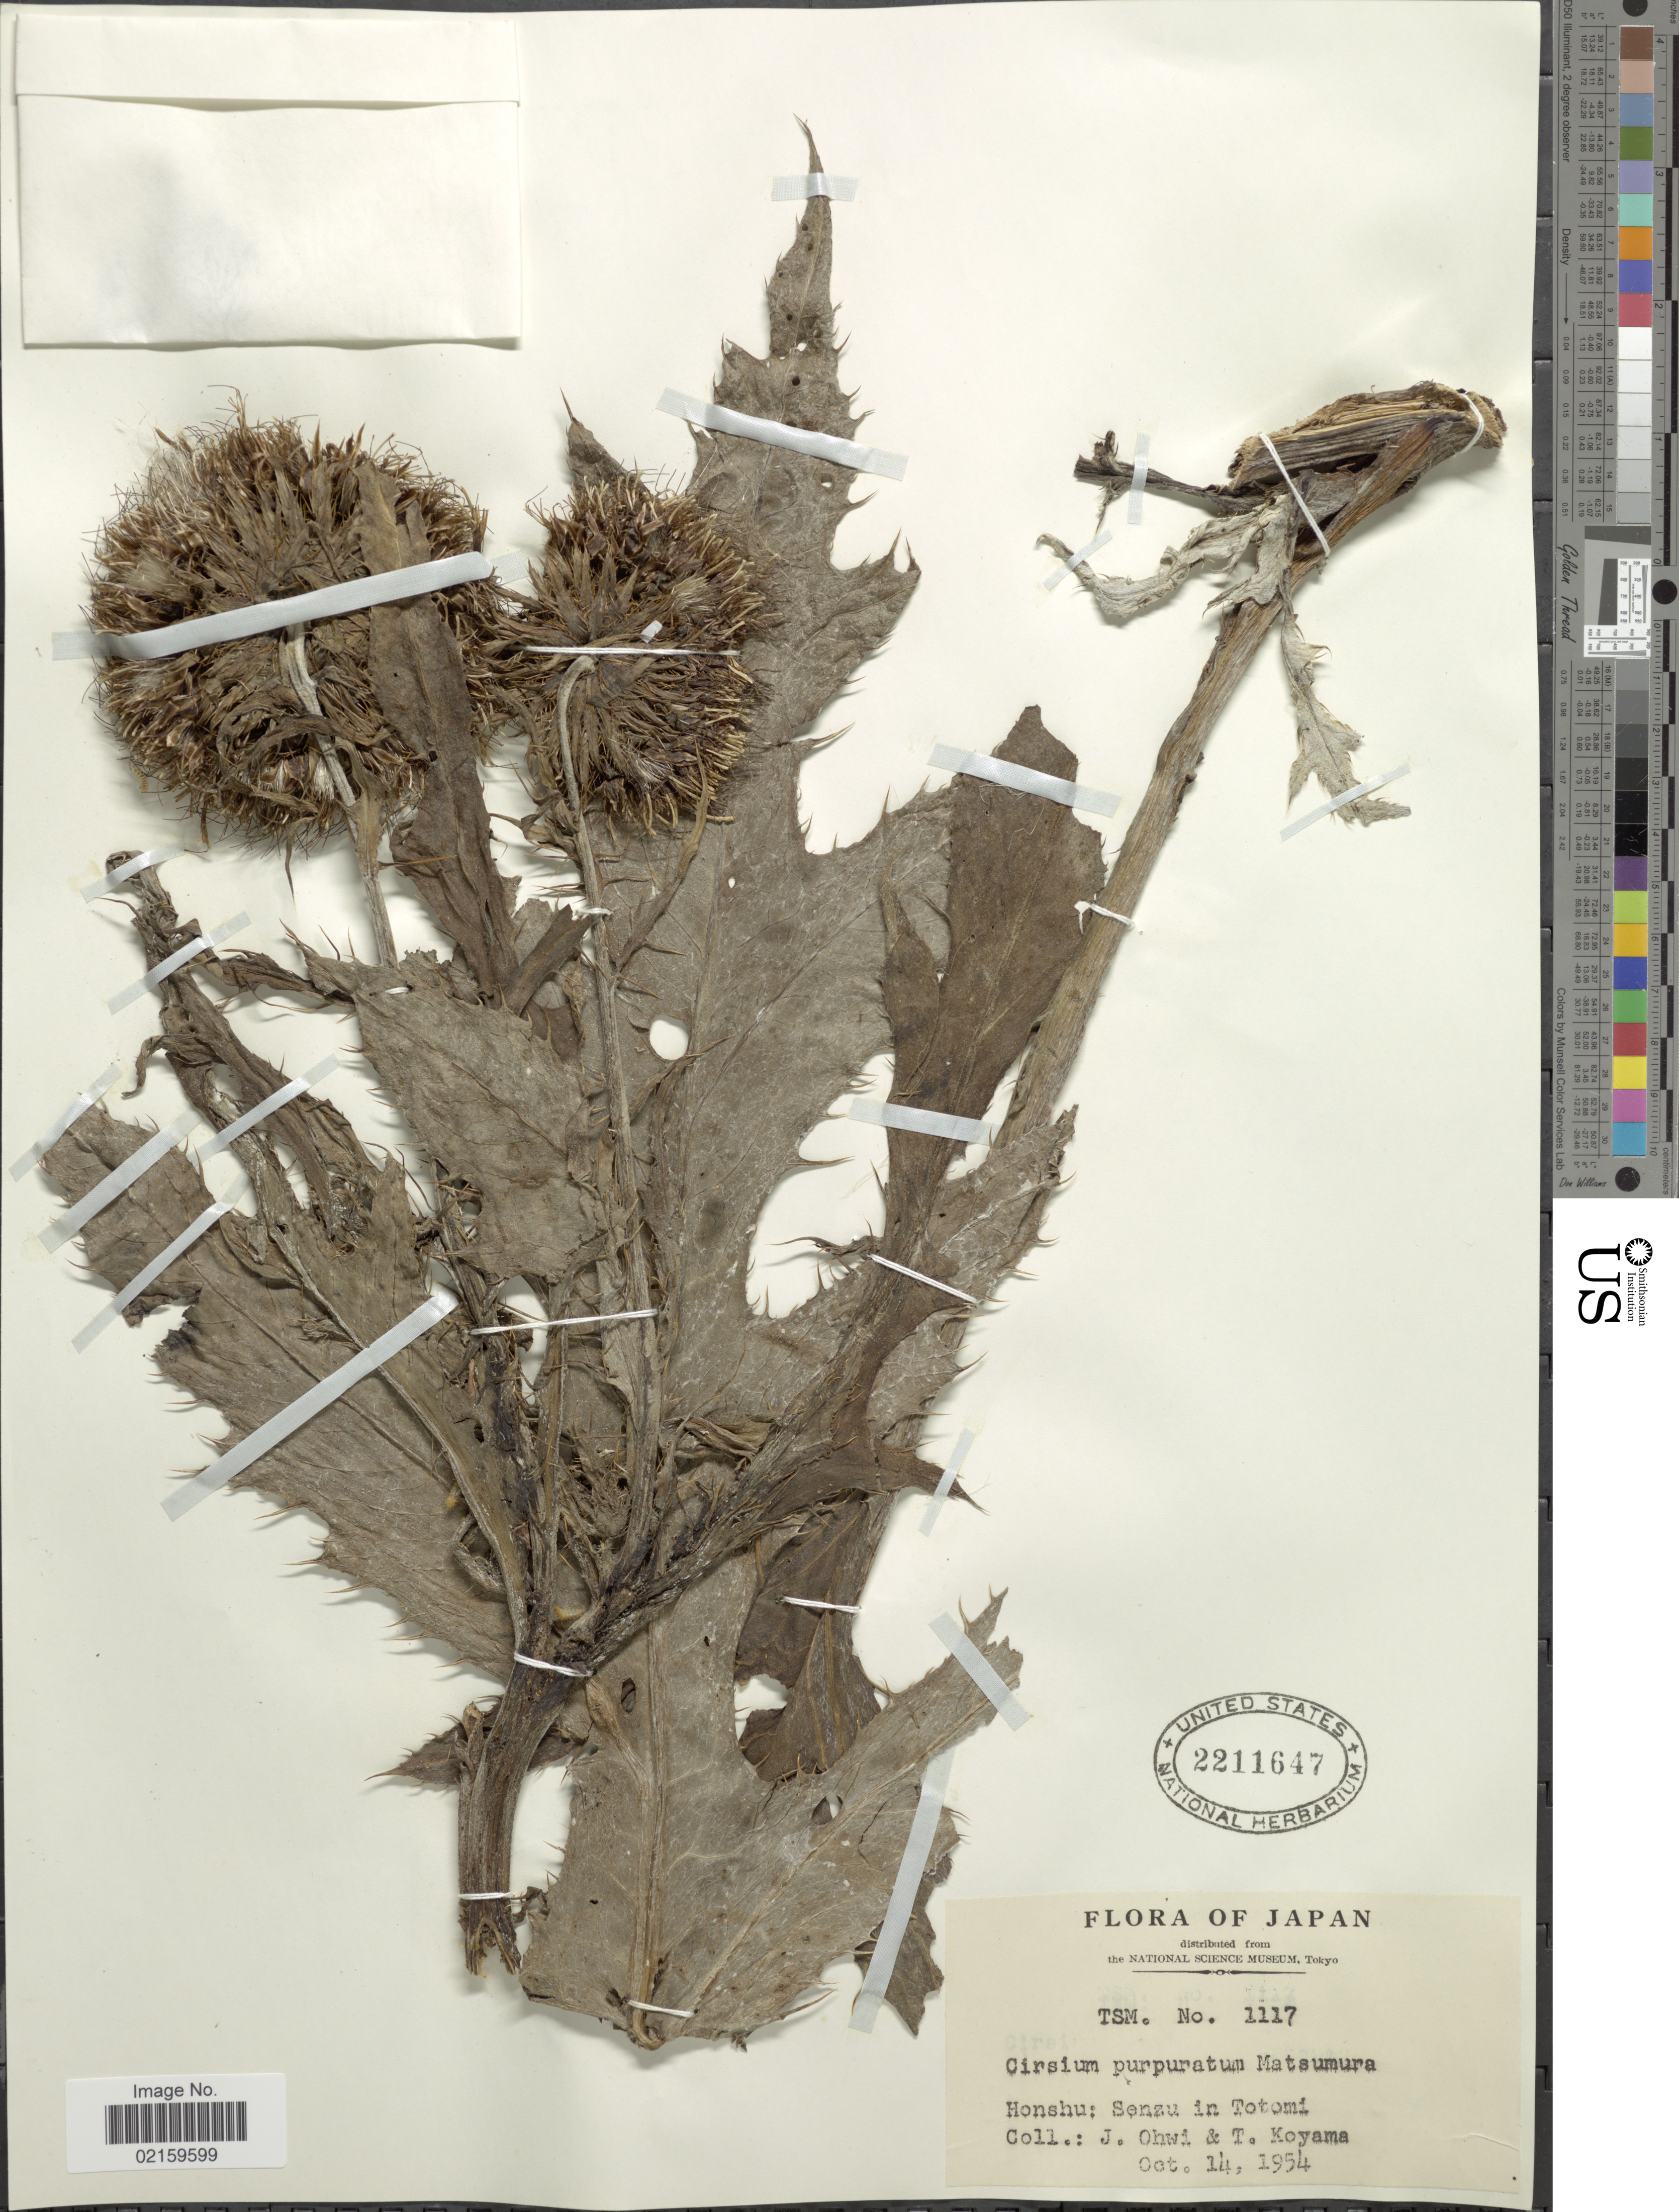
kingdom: Plantae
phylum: Tracheophyta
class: Magnoliopsida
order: Asterales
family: Asteraceae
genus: Cirsium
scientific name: Cirsium purpuratum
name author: (Maxim.) Matsum.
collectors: J. Ohwi & T. Koyama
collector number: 1117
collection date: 1954-10-14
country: Japan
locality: Honshu: Senzu in Totomi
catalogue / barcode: US 2211647